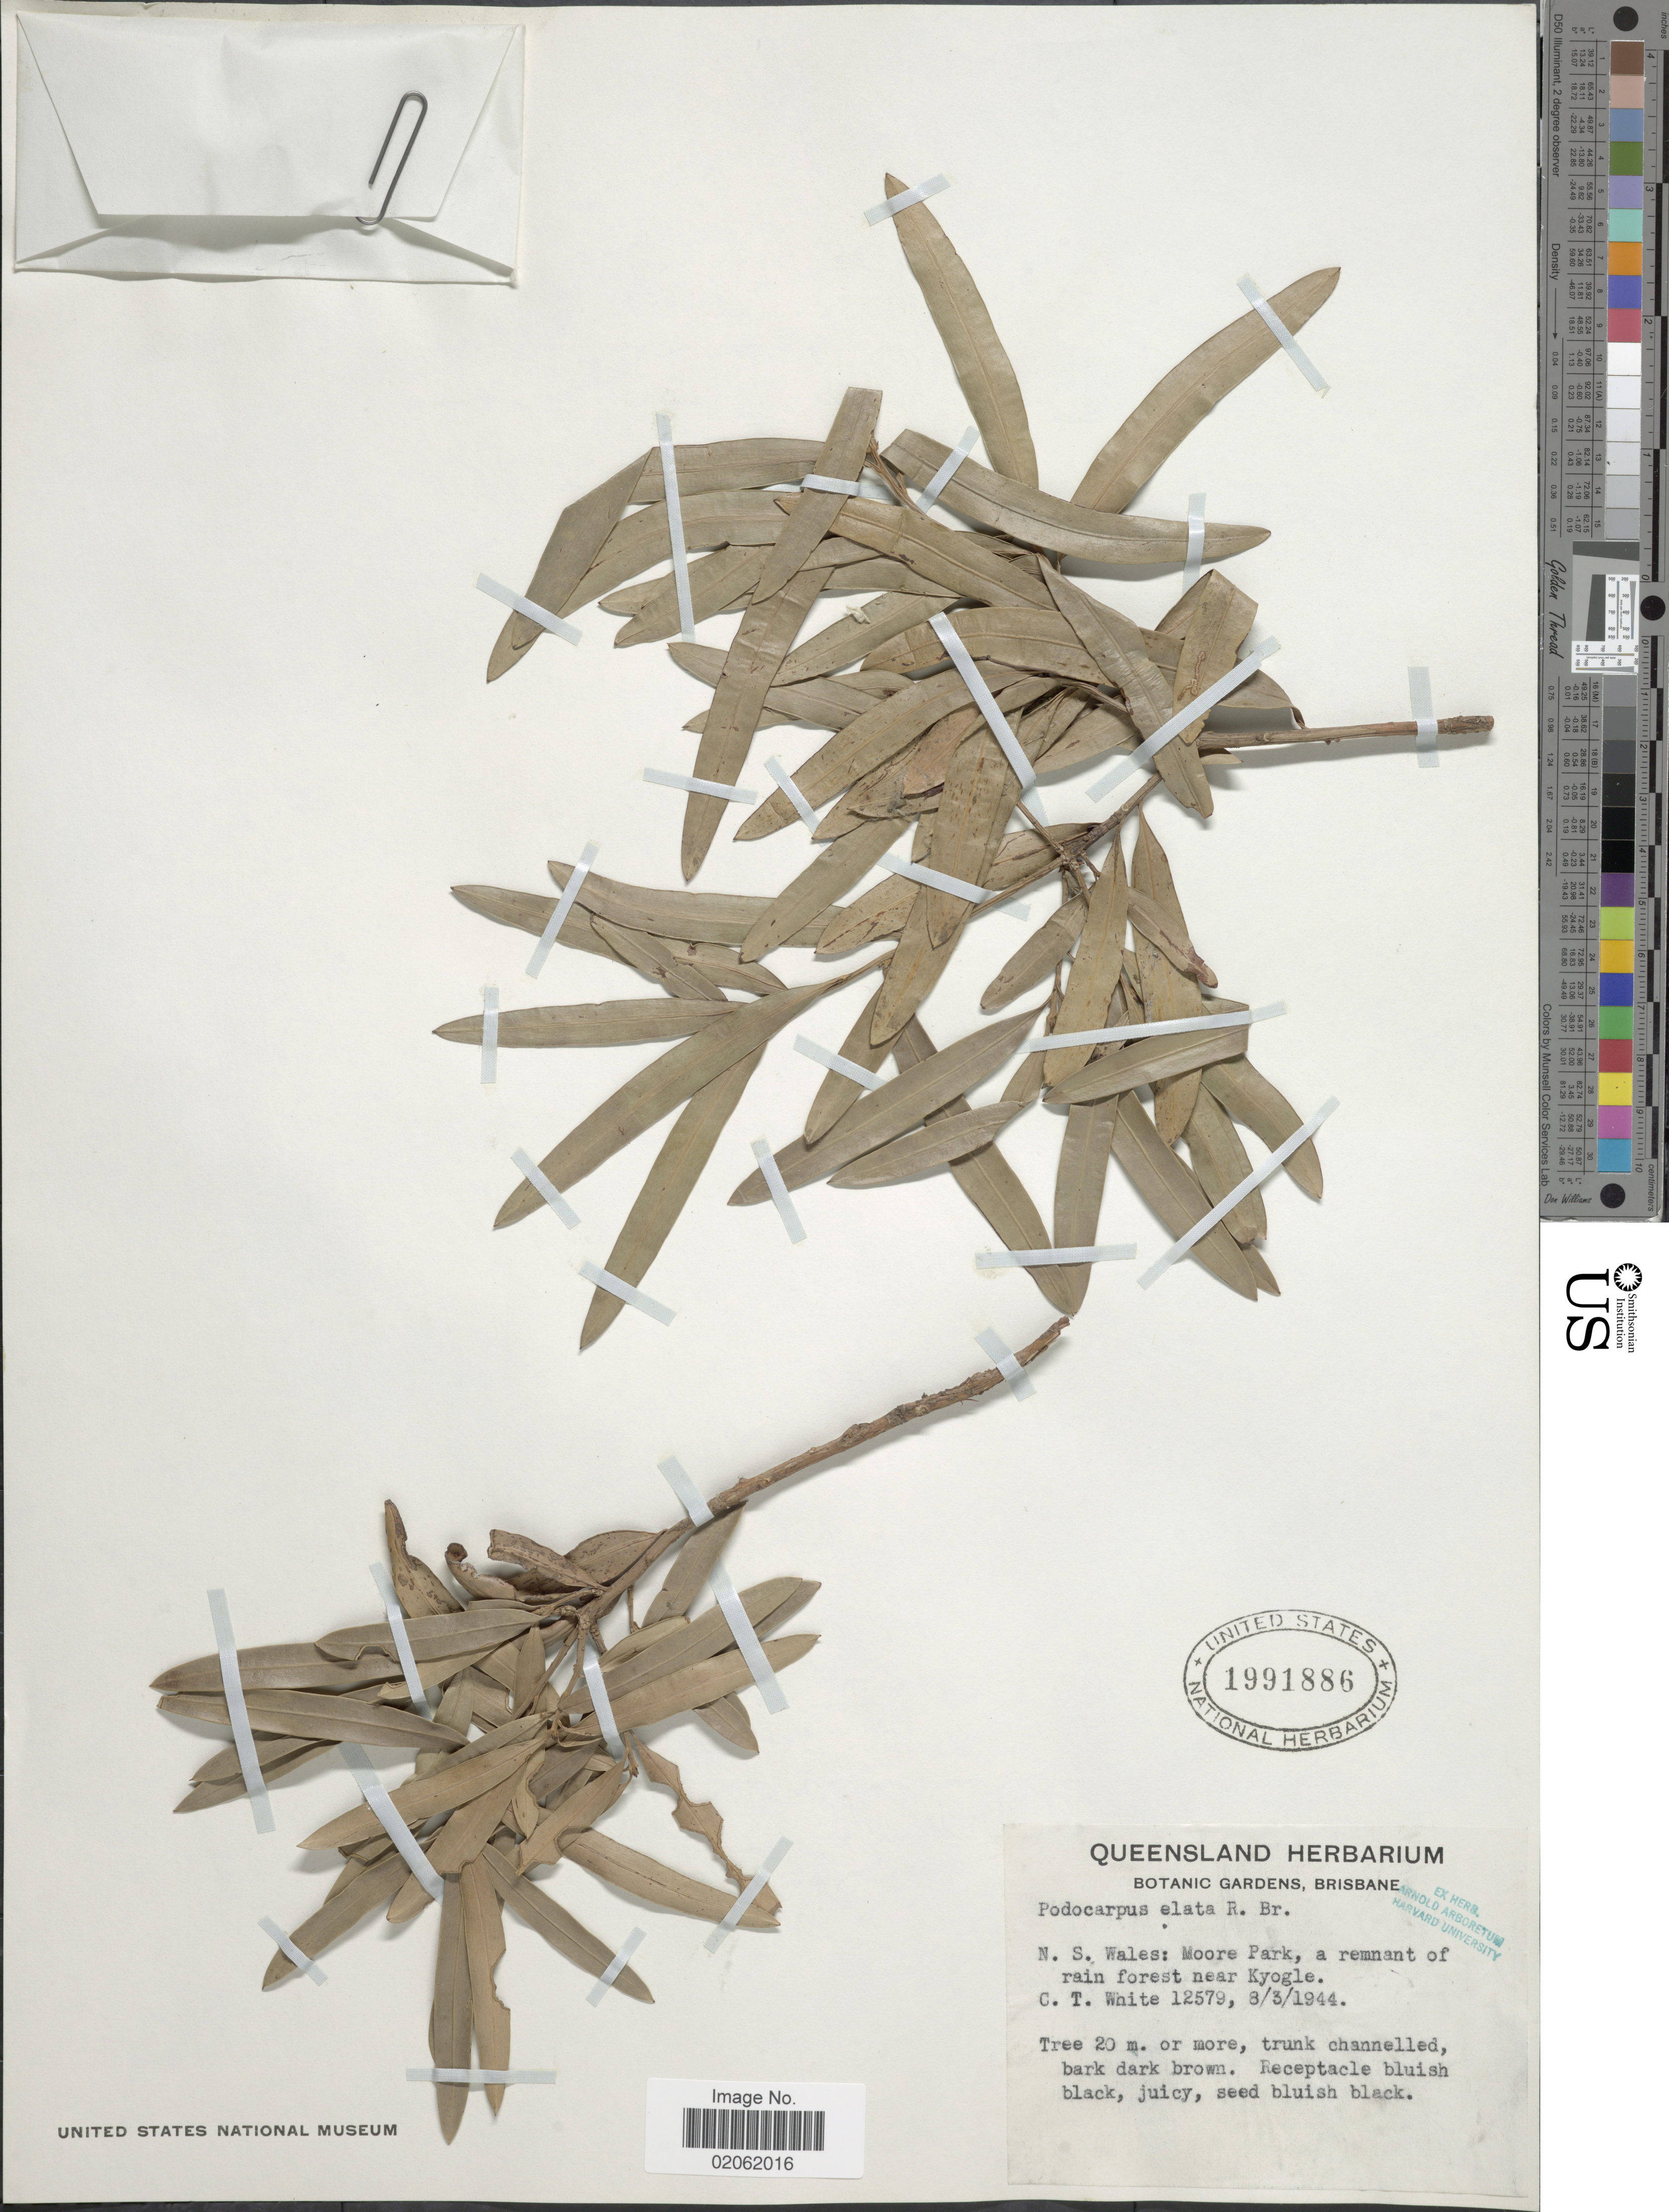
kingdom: Plantae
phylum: Tracheophyta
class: Pinopsida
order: Pinales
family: Podocarpaceae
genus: Podocarpus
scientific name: Podocarpus elatus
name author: R. Br. ex Endl.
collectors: C. T. White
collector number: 12579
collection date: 1944-03-08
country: Australia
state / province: New South Wales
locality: N.S. Wales: Moore Park, a remnant of rain forest near Kyogle.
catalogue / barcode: US 1991886